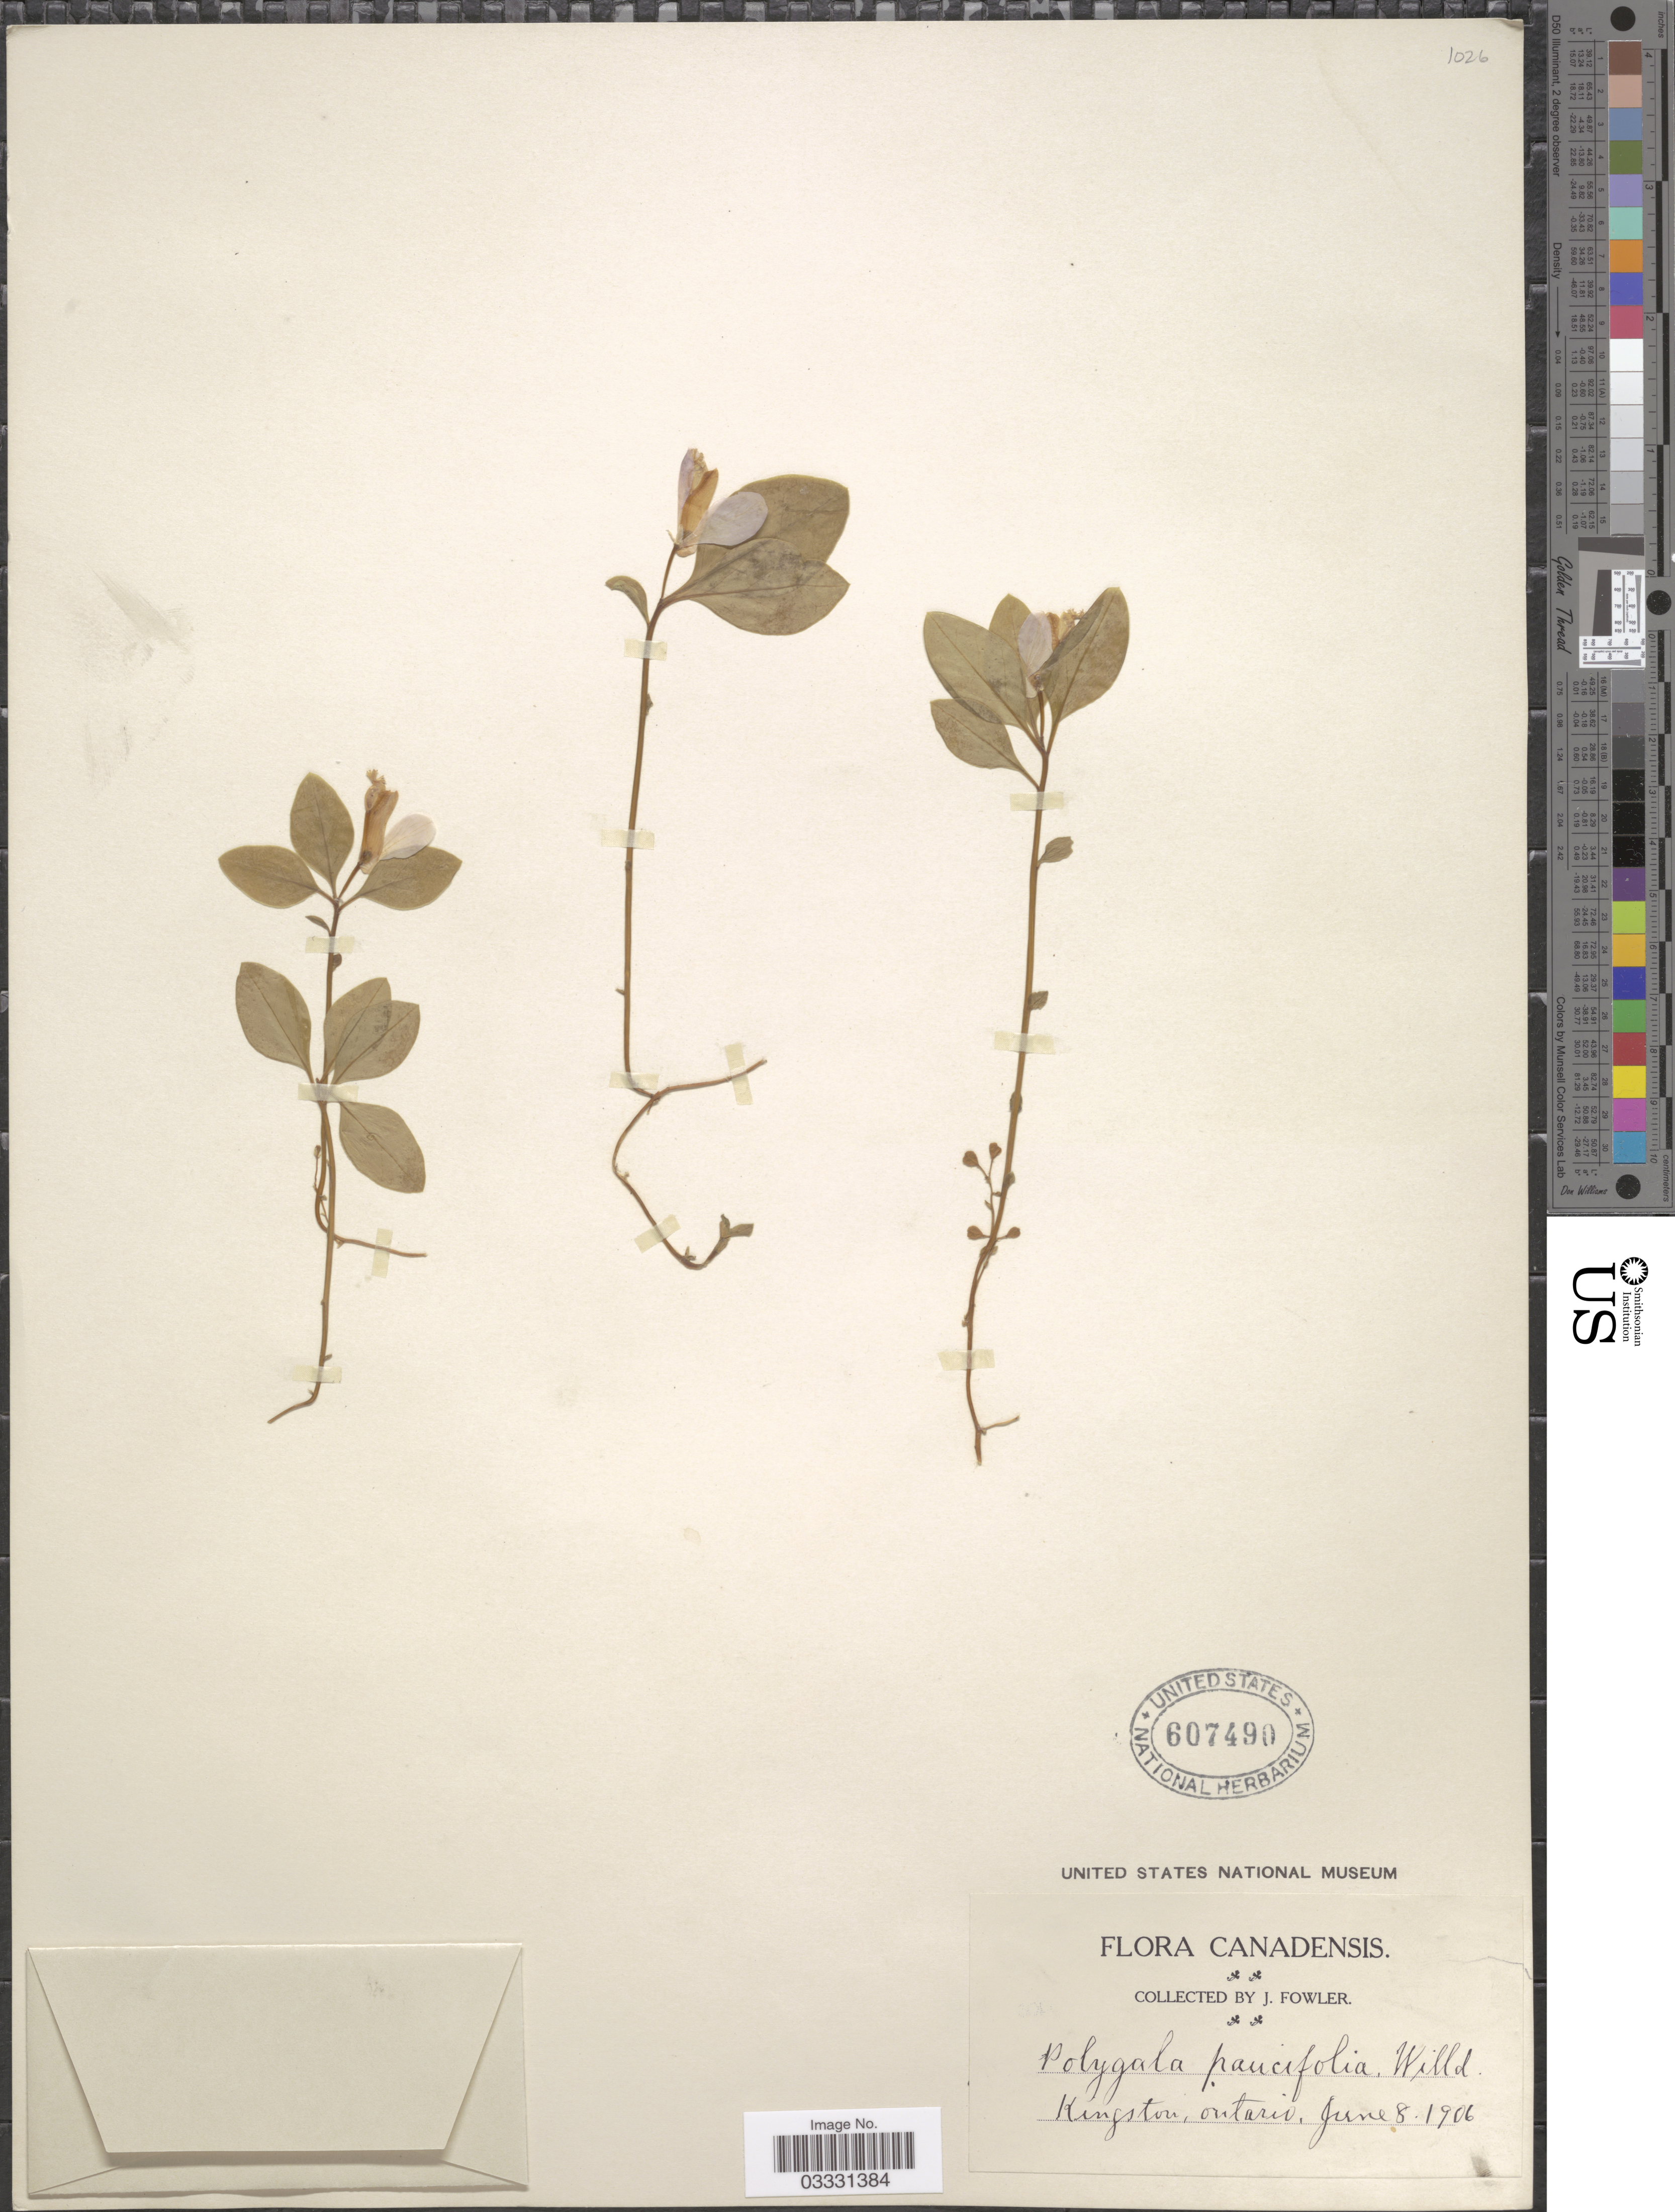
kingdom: Plantae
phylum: Tracheophyta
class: Magnoliopsida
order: Fabales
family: Polygalaceae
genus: Polygaloides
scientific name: Polygaloides paucifolia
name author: (Willd.) J.R. Abbott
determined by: Strong, Mark T., (BOT), Smithsonian Institution - National Museum of Natural History (UNITED STATES)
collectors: J. Fowler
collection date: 1906-06-08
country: Canada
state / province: Ontario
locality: Kingston.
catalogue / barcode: US 607490